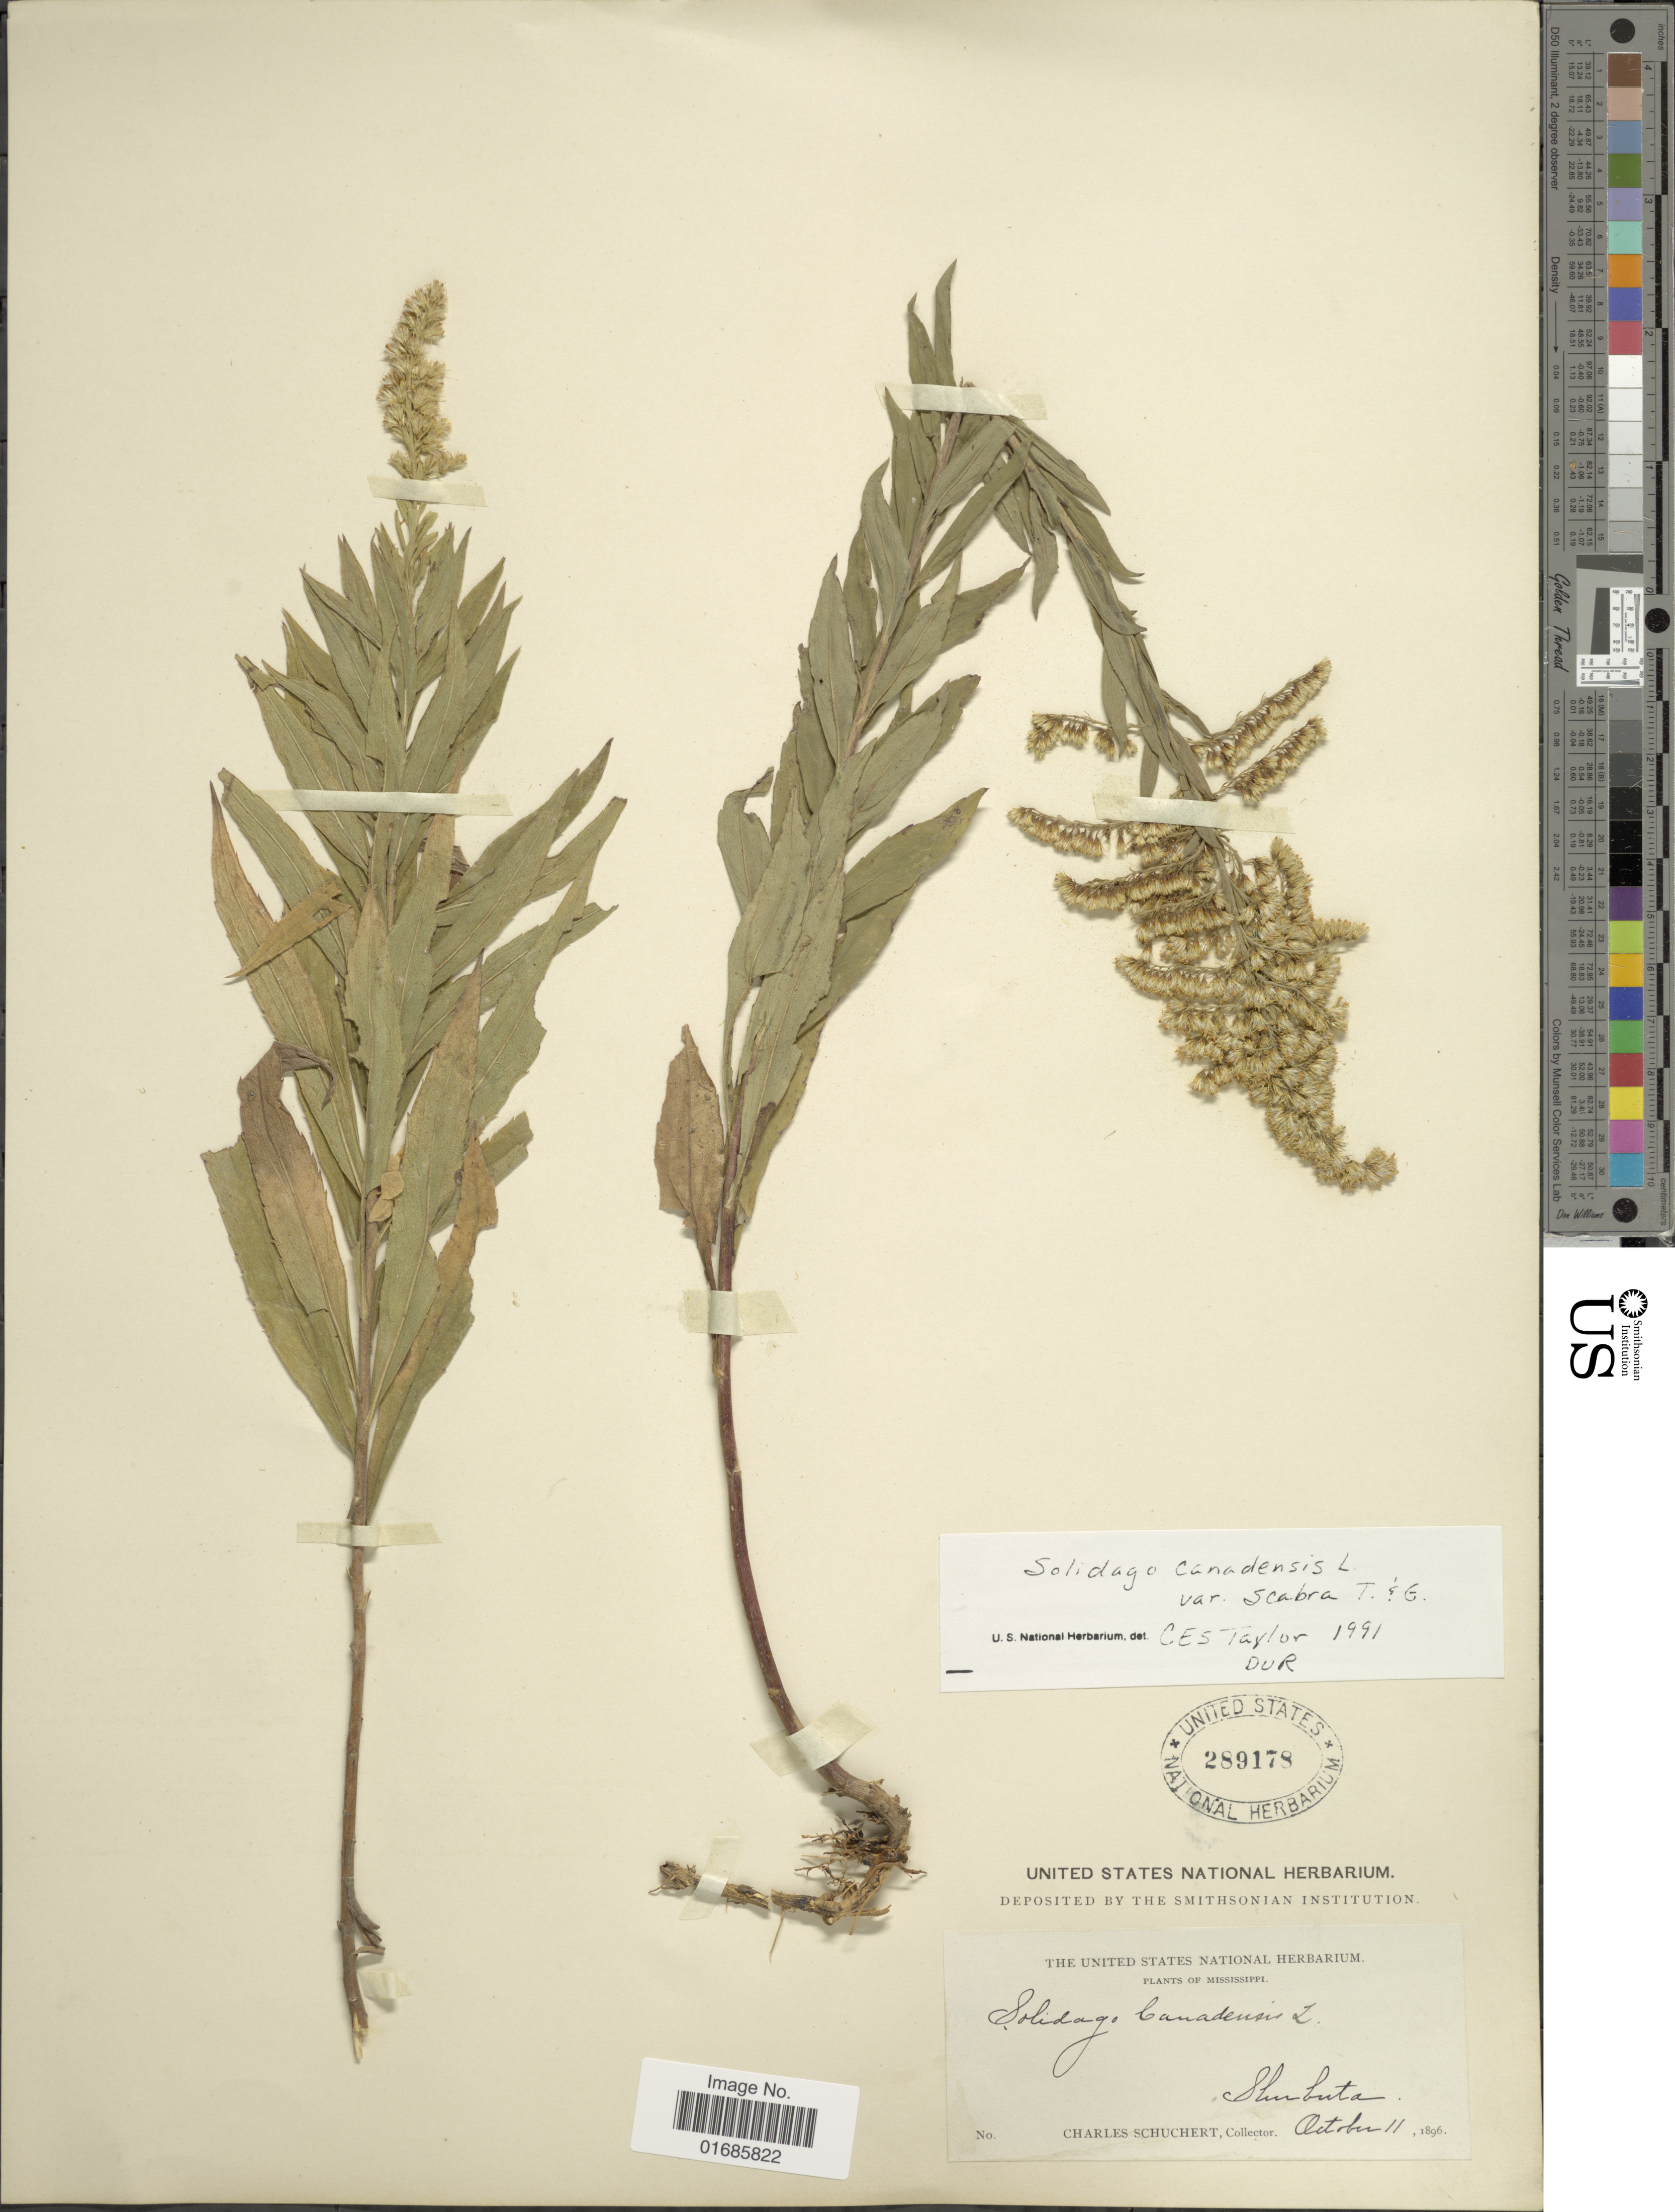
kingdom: Plantae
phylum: Tracheophyta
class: Magnoliopsida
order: Asterales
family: Asteraceae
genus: Solidago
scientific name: Solidago canadensis var. scabra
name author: (Muhl. ex Willd.) Torr. & A. Gray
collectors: C. Schuchert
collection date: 1896-10-11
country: United States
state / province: Mississippi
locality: Shubuta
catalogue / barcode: US 289178